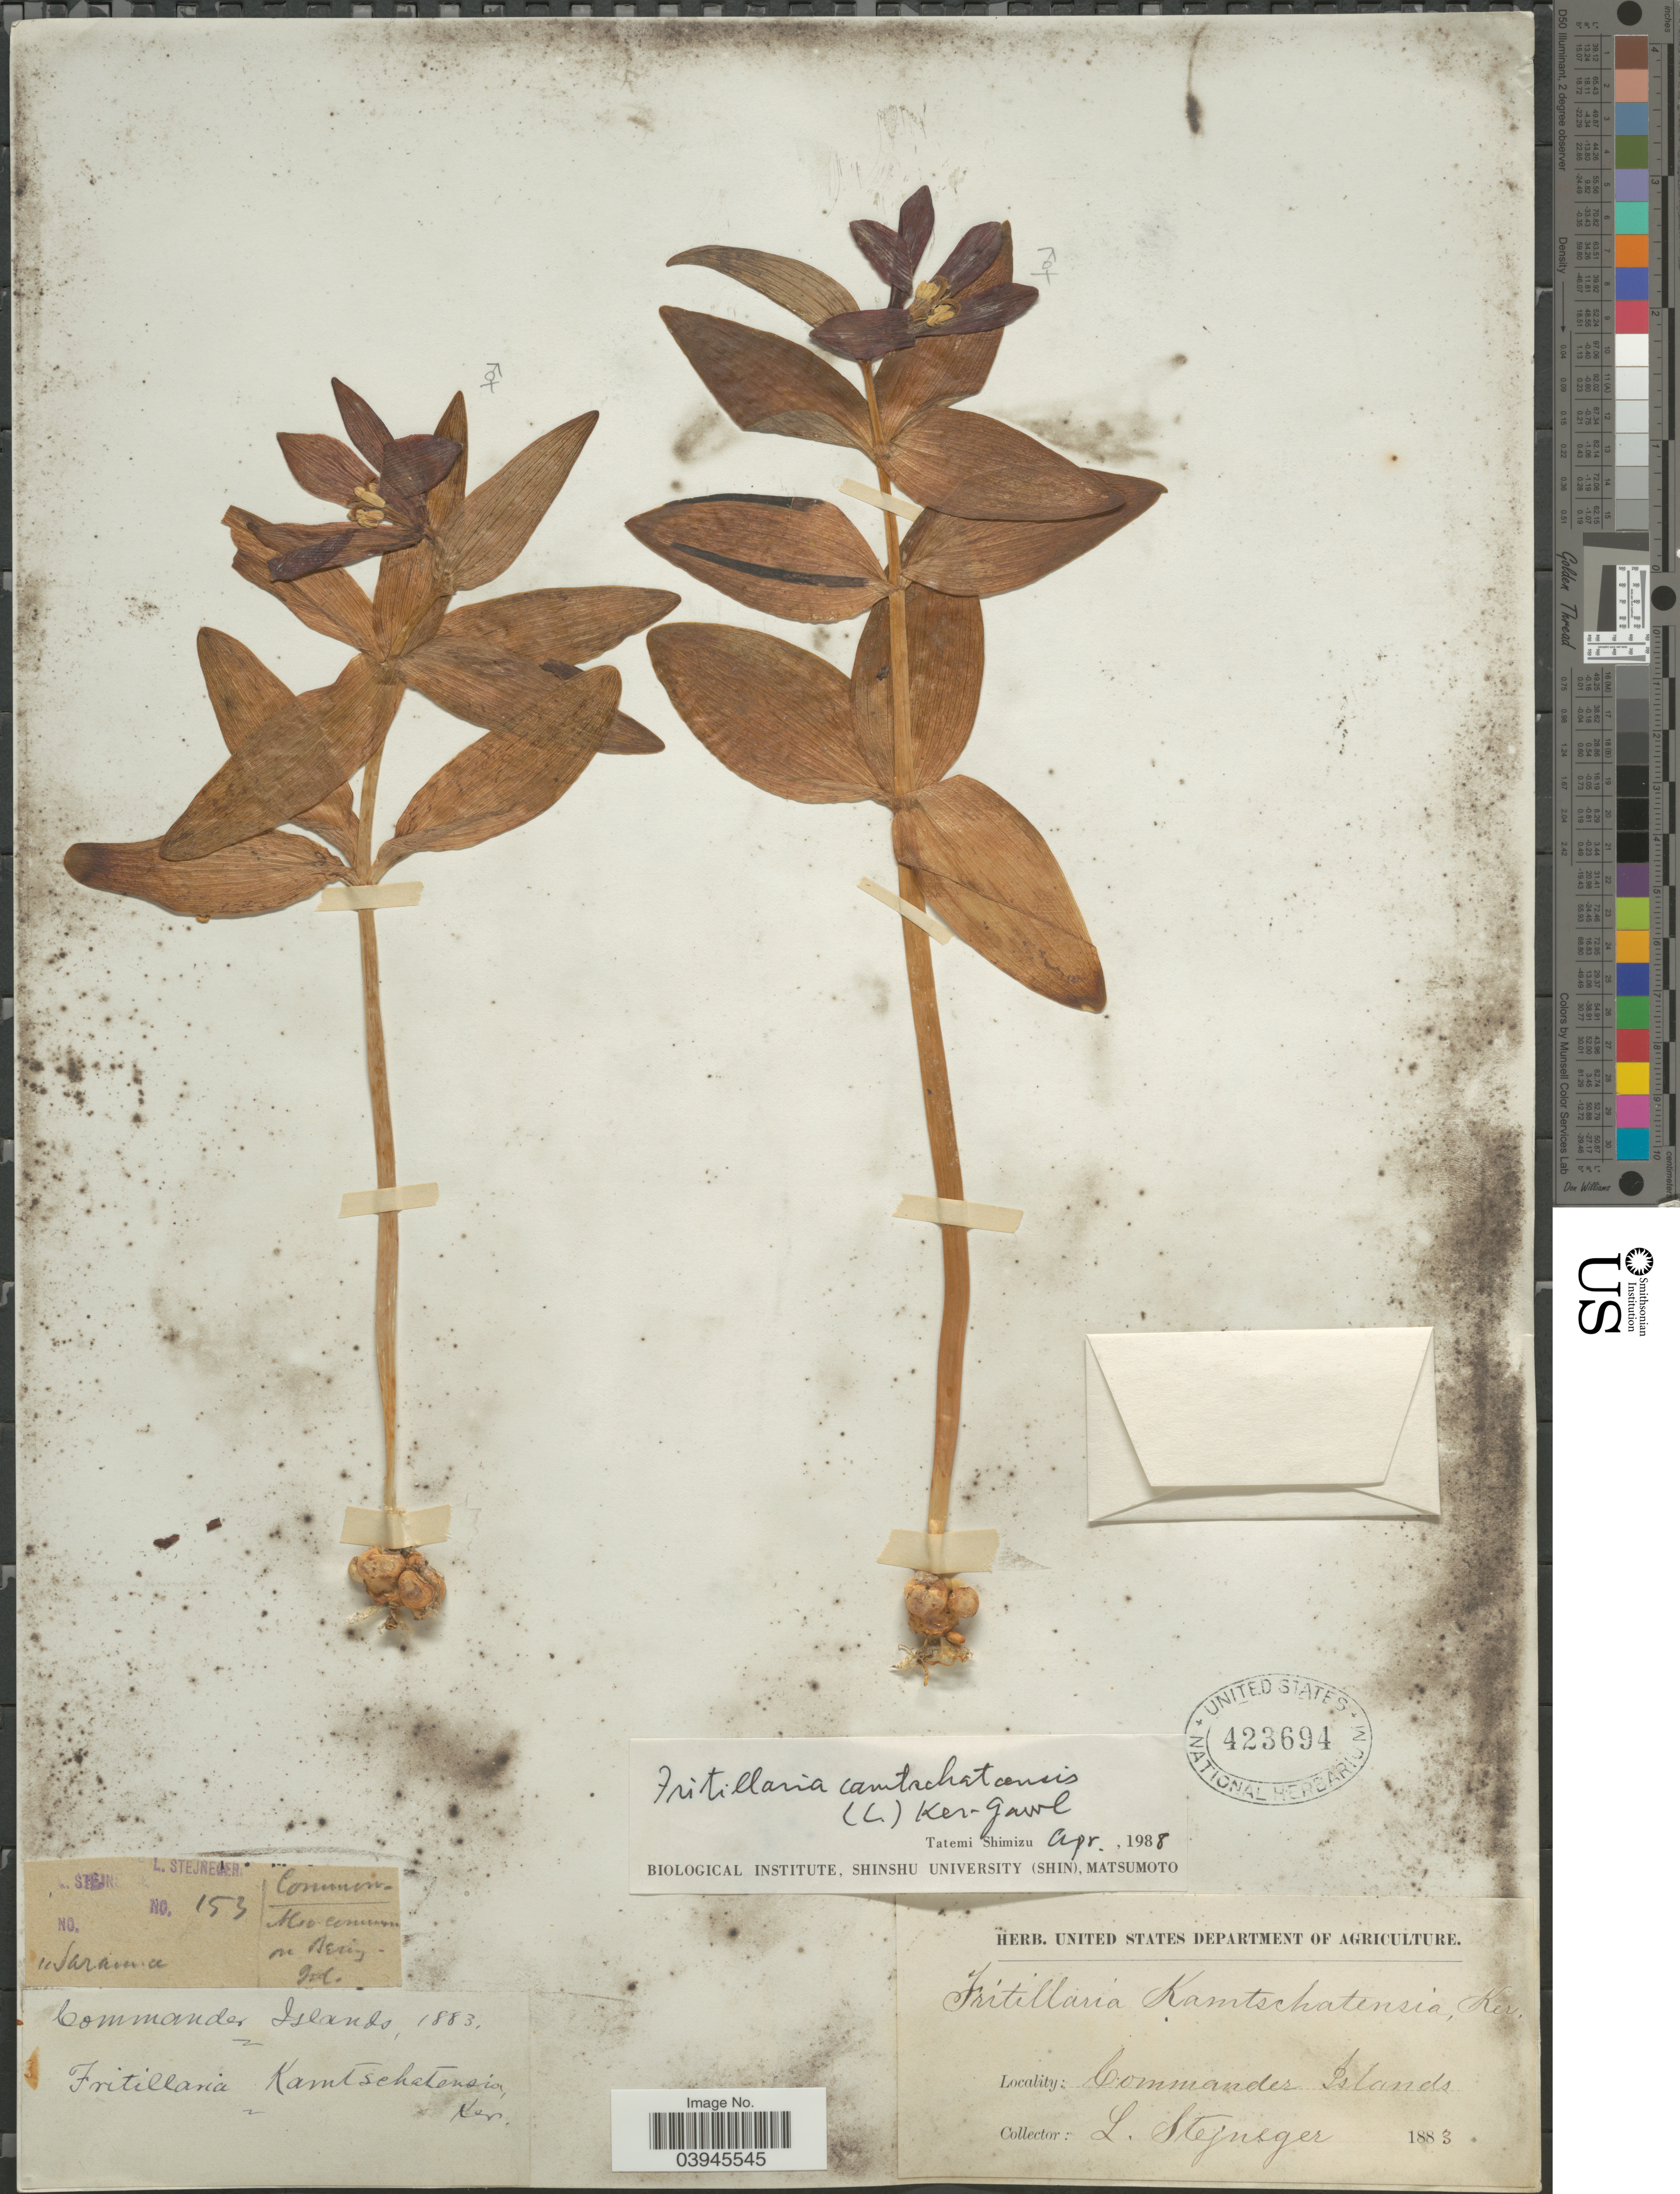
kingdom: Plantae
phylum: Tracheophyta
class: Liliopsida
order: Liliales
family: Liliaceae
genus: Fritillaria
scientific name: Fritillaria camschatcensis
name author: (L.) Ker Gawl.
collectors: L. Stejneger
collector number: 153?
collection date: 1883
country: Russian Federation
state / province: Kamchatka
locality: Commander Islands.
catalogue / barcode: US 423694